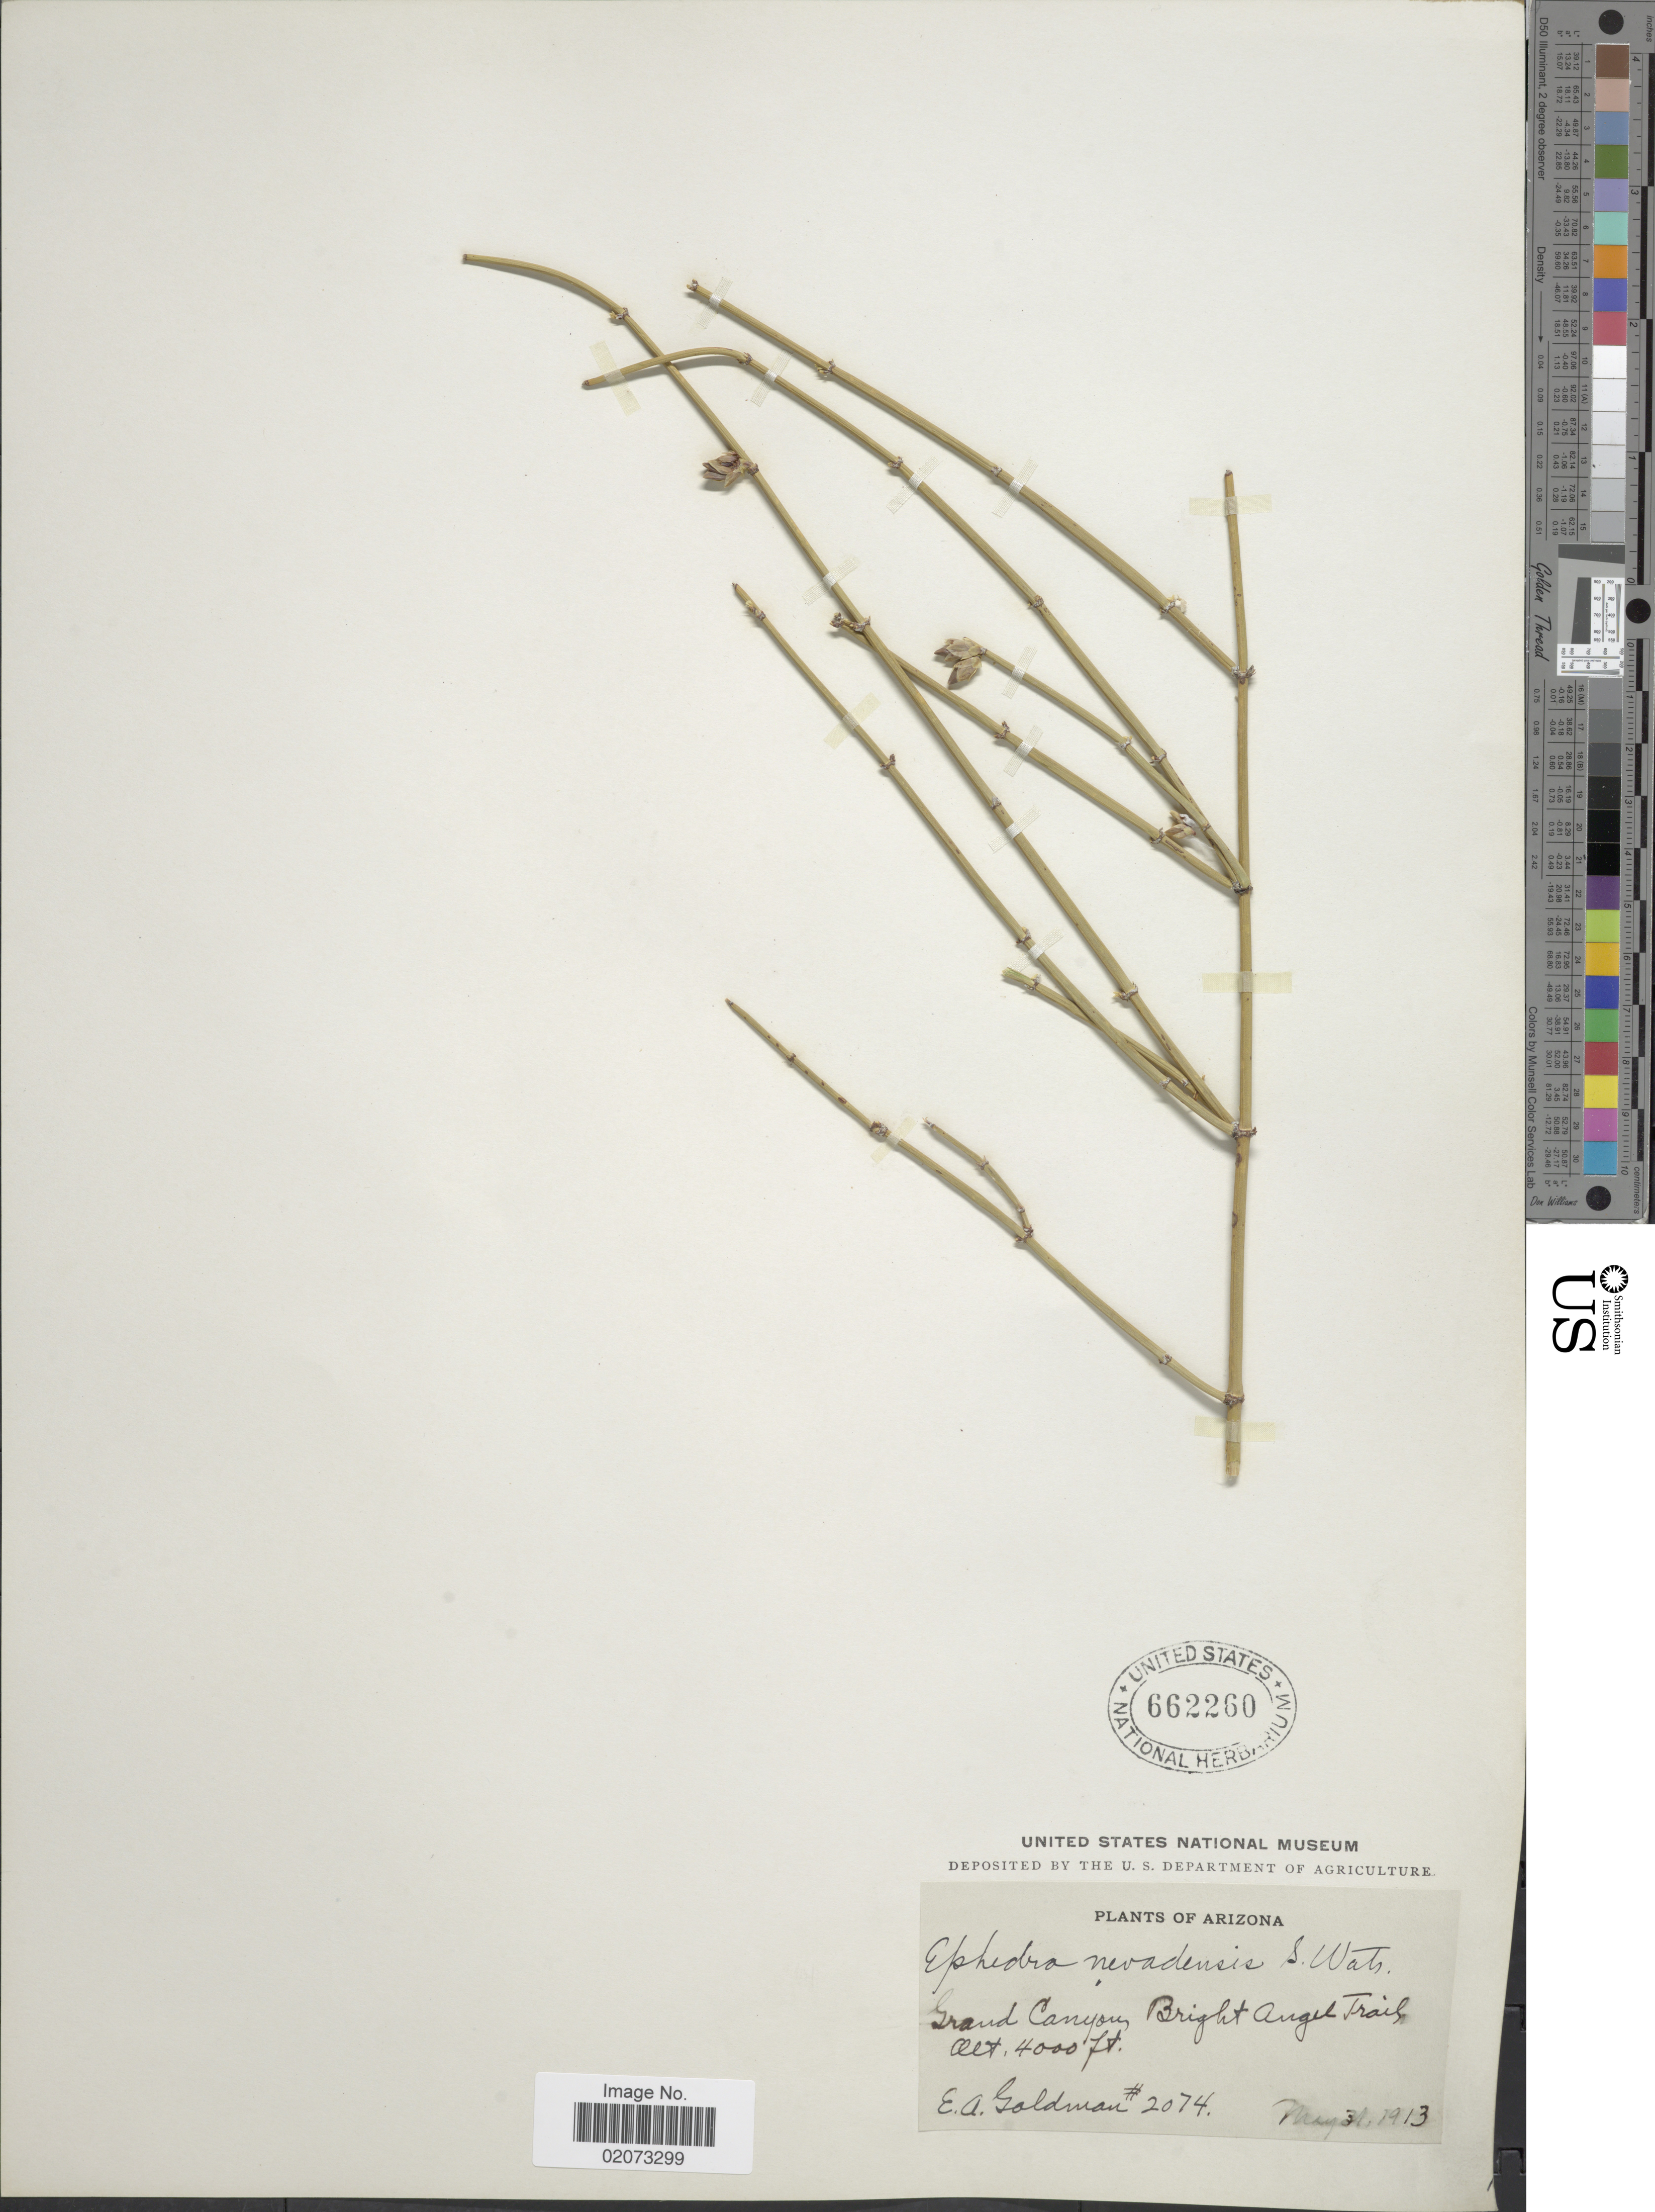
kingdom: Plantae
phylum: Tracheophyta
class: Gnetopsida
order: Ephedrales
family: Ephedraceae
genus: Ephedra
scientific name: Ephedra nevadensis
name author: S. Watson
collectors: E. A. Goldman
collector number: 2074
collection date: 1913-05-31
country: United States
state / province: Arizona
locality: Arizona. Grand Canyon Bright angel Trail.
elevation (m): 1219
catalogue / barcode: US 662260